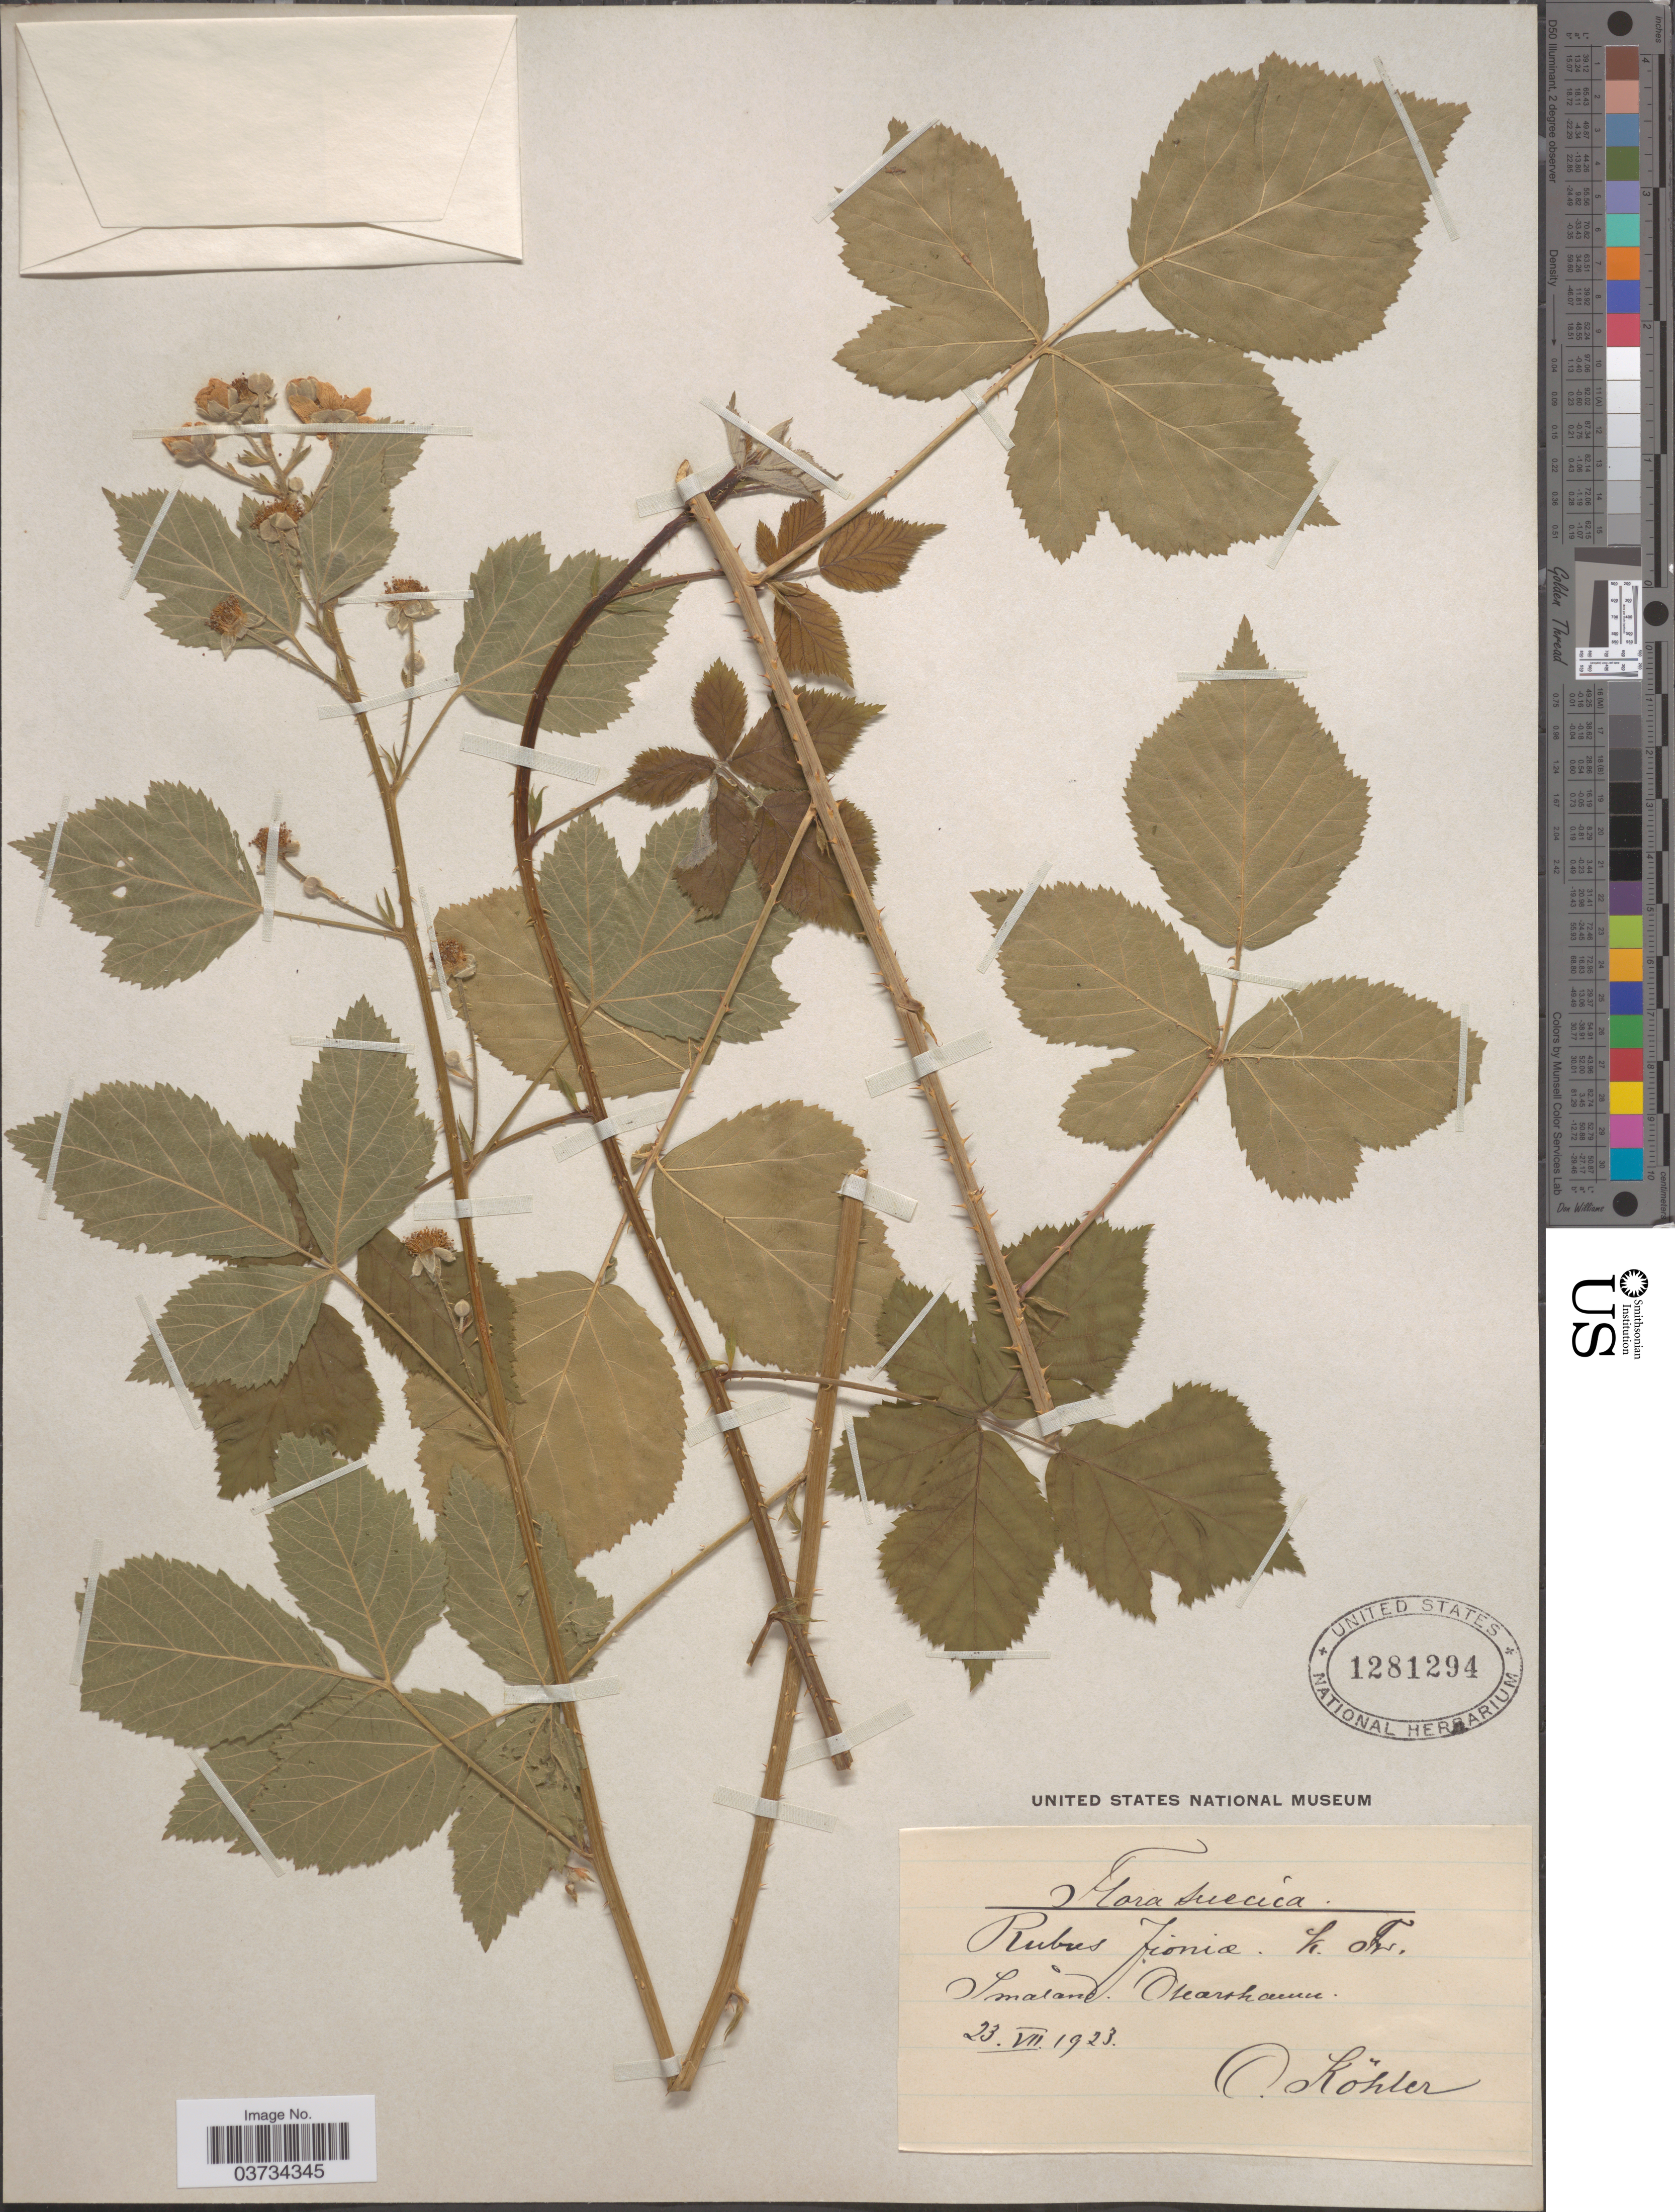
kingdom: Plantae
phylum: Tracheophyta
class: Magnoliopsida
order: Rosales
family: Rosaceae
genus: Rubus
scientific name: Rubus fioniae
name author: Frid. ex Erichsen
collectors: O. Köhler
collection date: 1923-07-23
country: Sweden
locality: Suecica. Småland: Oscarshamn [= Oskarshamn]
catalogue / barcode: US 1281294